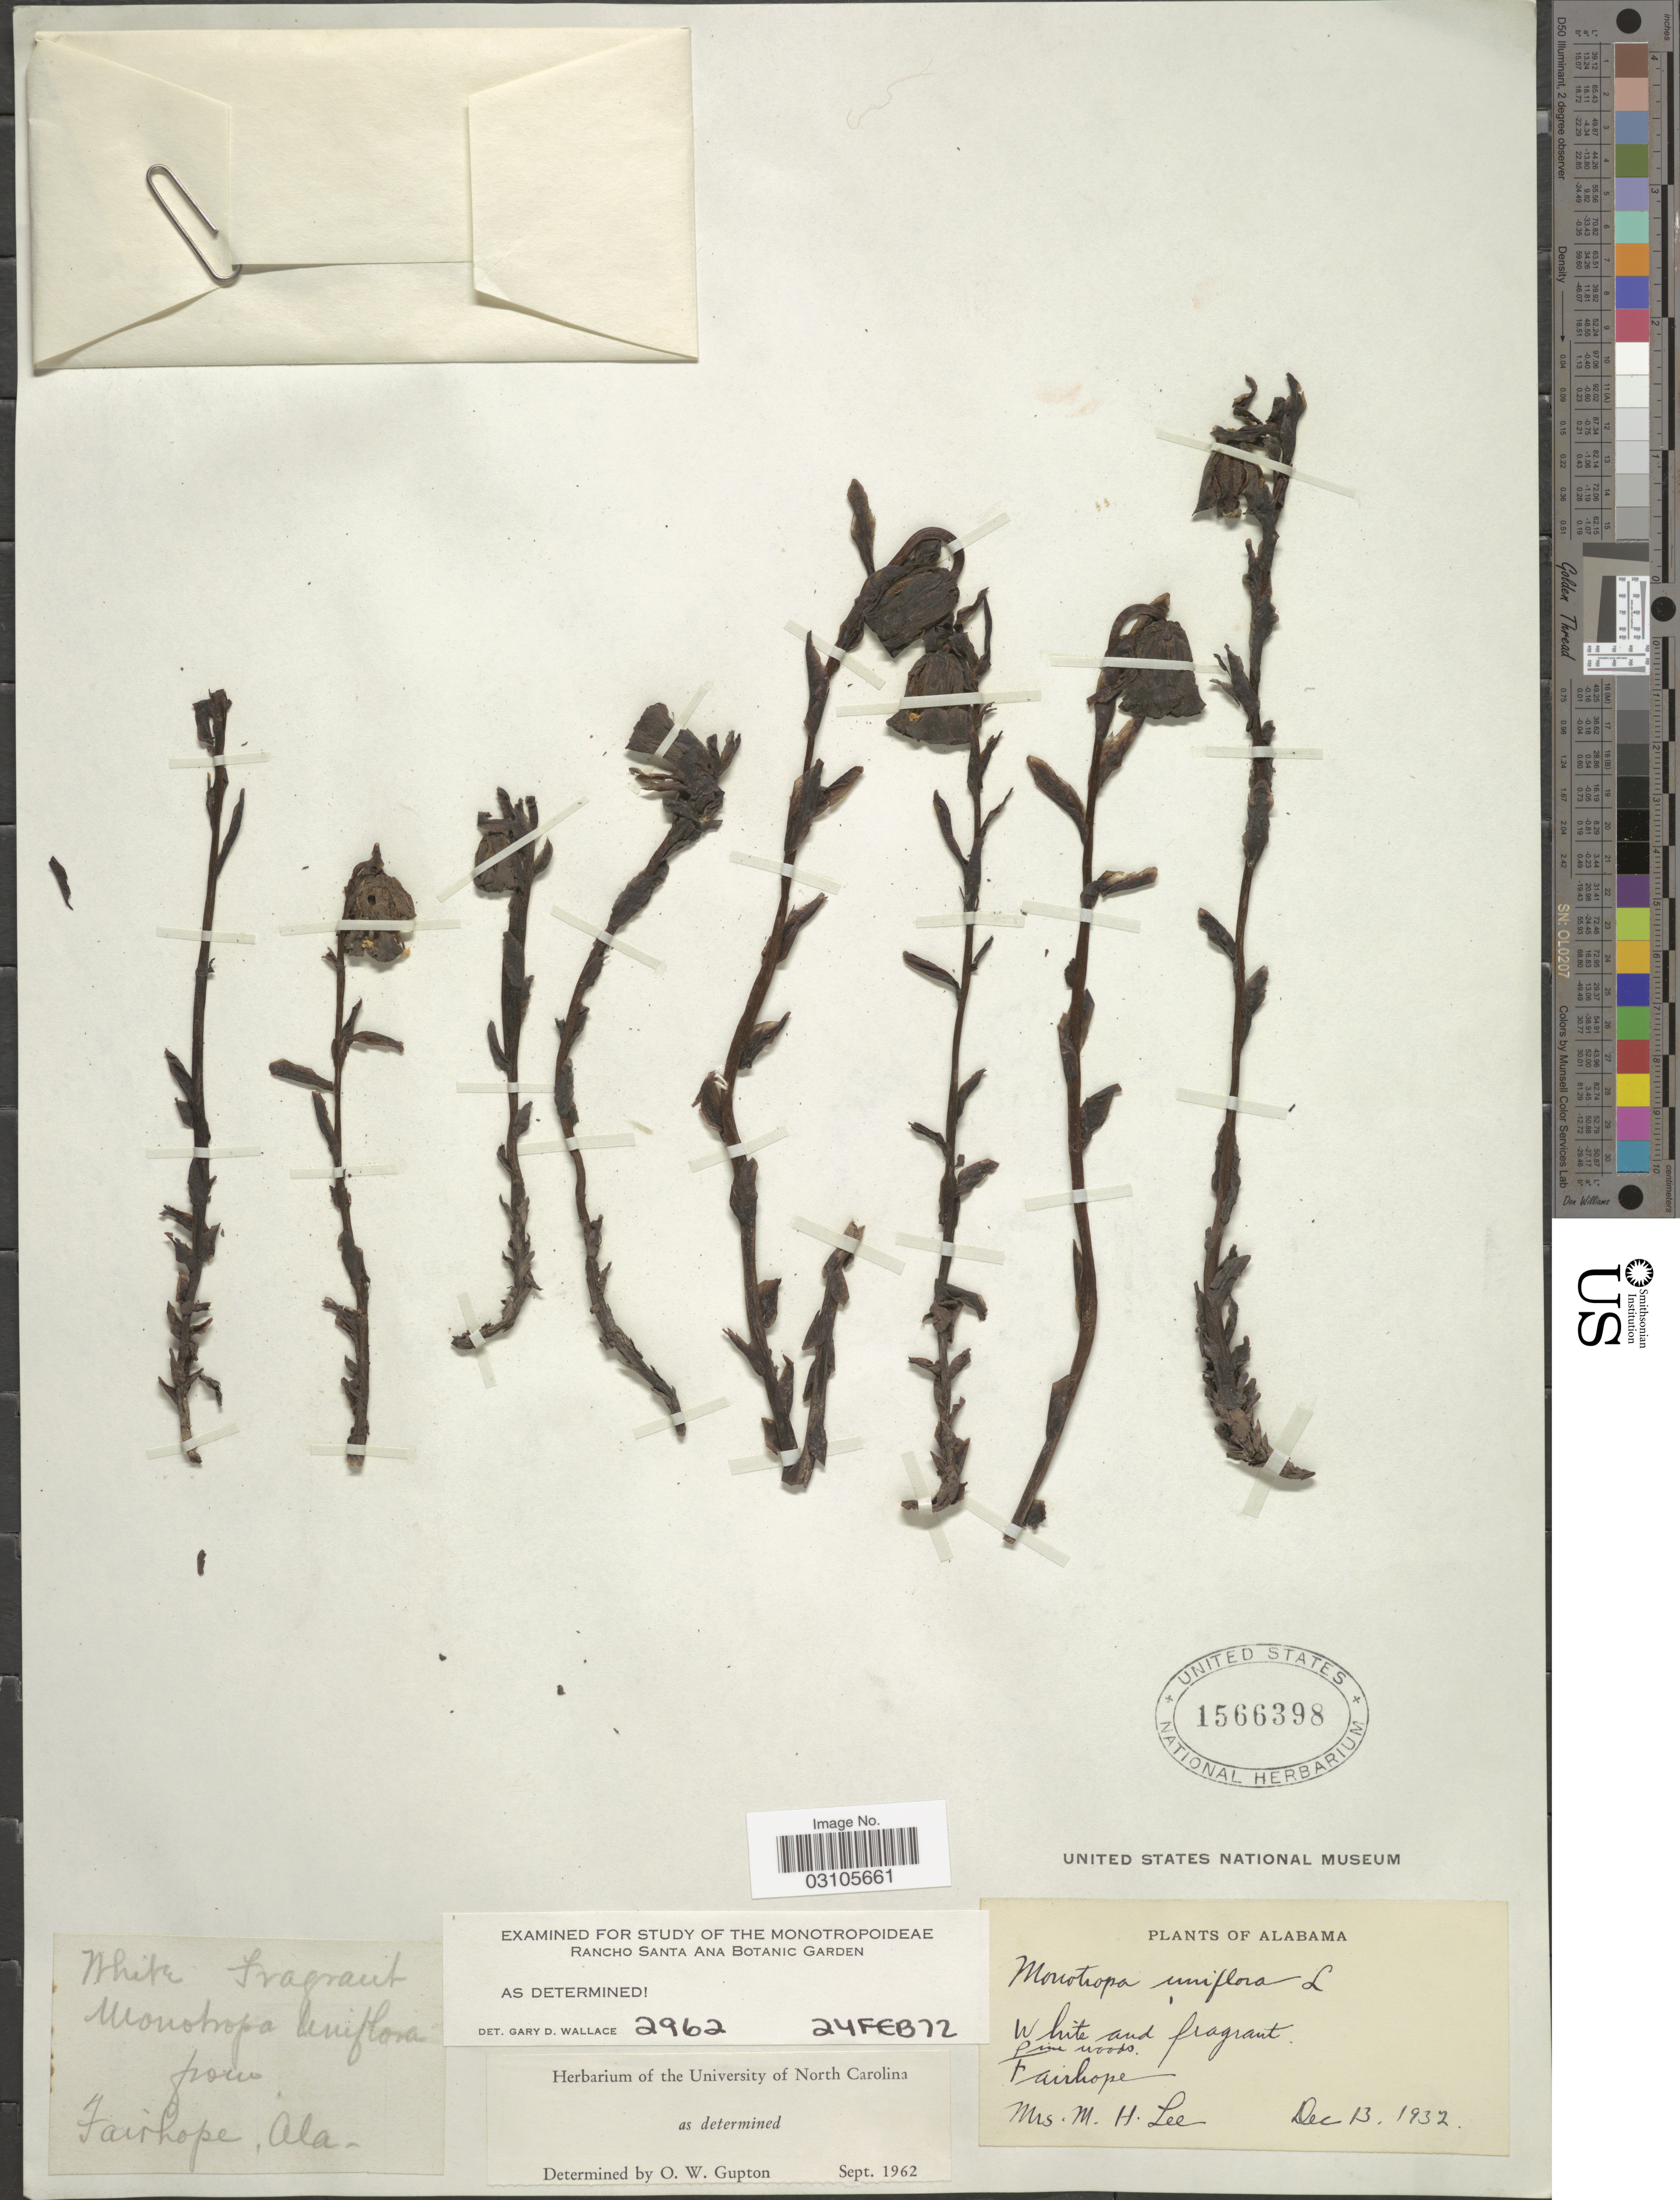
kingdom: Plantae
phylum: Tracheophyta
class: Magnoliopsida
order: Ericales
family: Ericaceae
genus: Monotropa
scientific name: Monotropa uniflora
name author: L.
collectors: M. Lee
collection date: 1932-12-13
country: United States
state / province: Alabama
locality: Fairhope.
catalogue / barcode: US 1566398